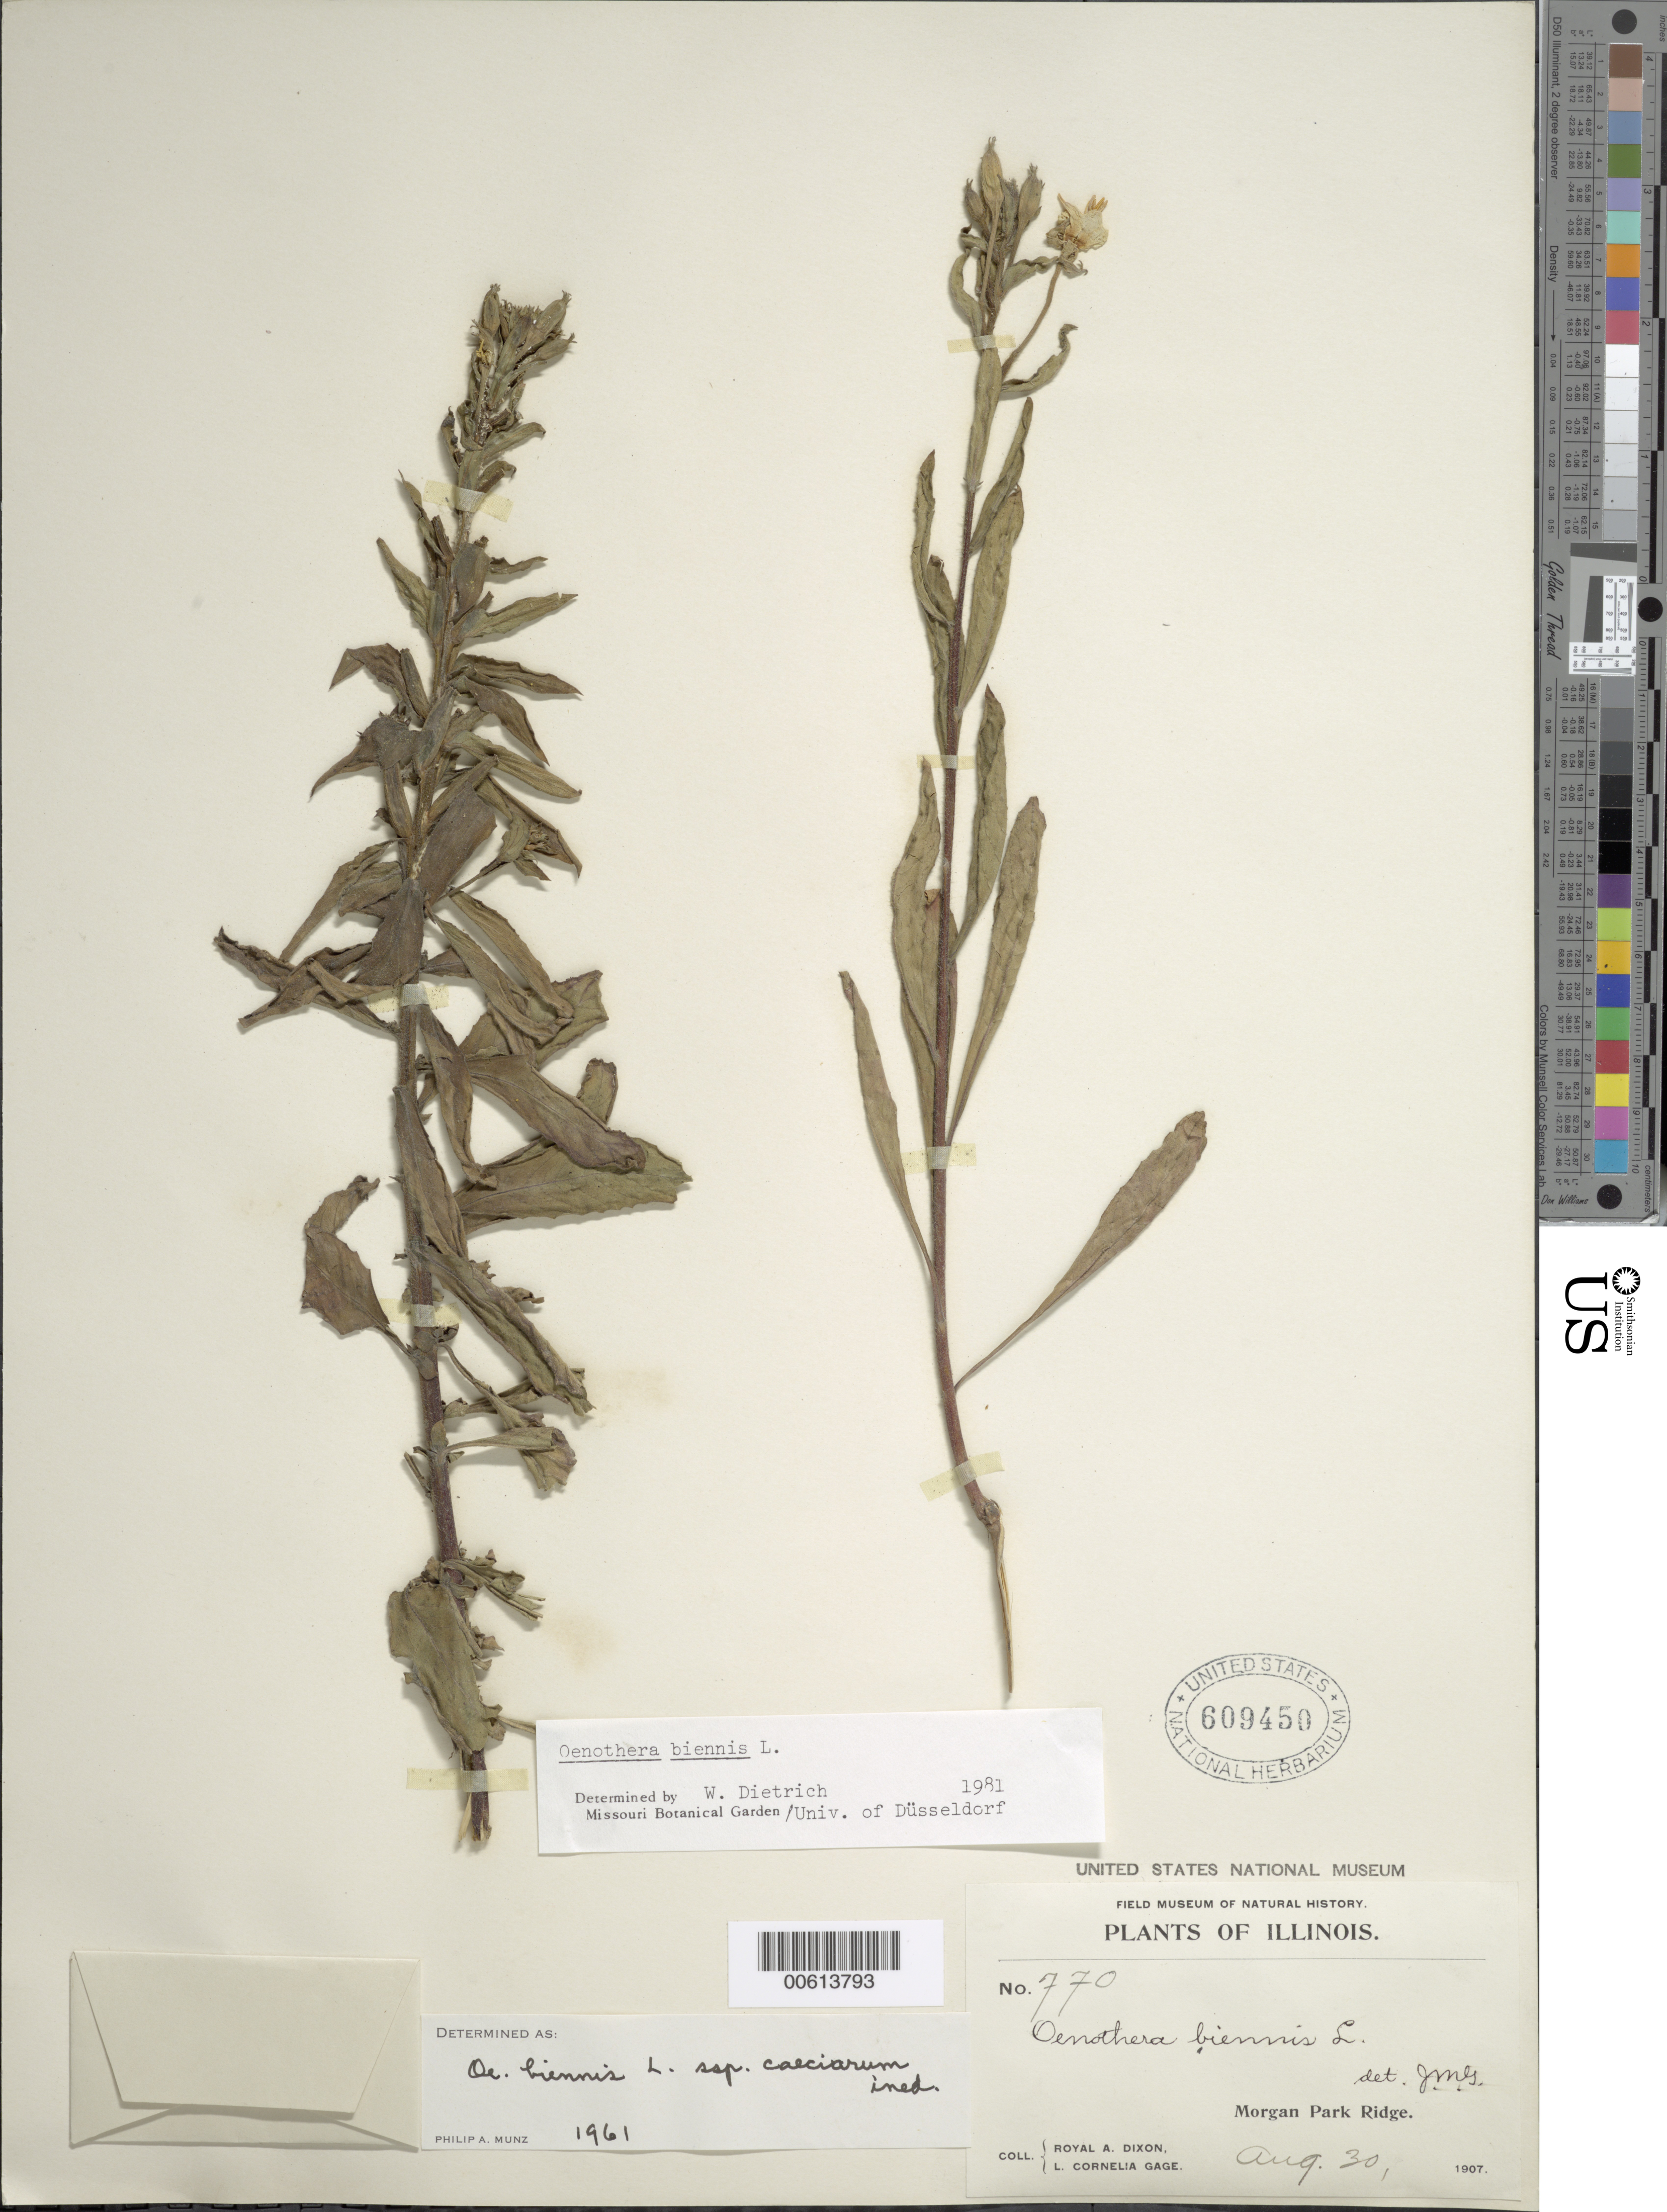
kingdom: Plantae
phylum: Tracheophyta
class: Magnoliopsida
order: Myrtales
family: Onagraceae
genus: Oenothera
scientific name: Oenothera biennis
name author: L.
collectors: R. A. Dixon & L. Gage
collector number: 770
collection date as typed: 30 Aug 1907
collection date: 1907-08-30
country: United States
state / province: Illinois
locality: Morgan Park Ridge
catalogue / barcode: US 609450